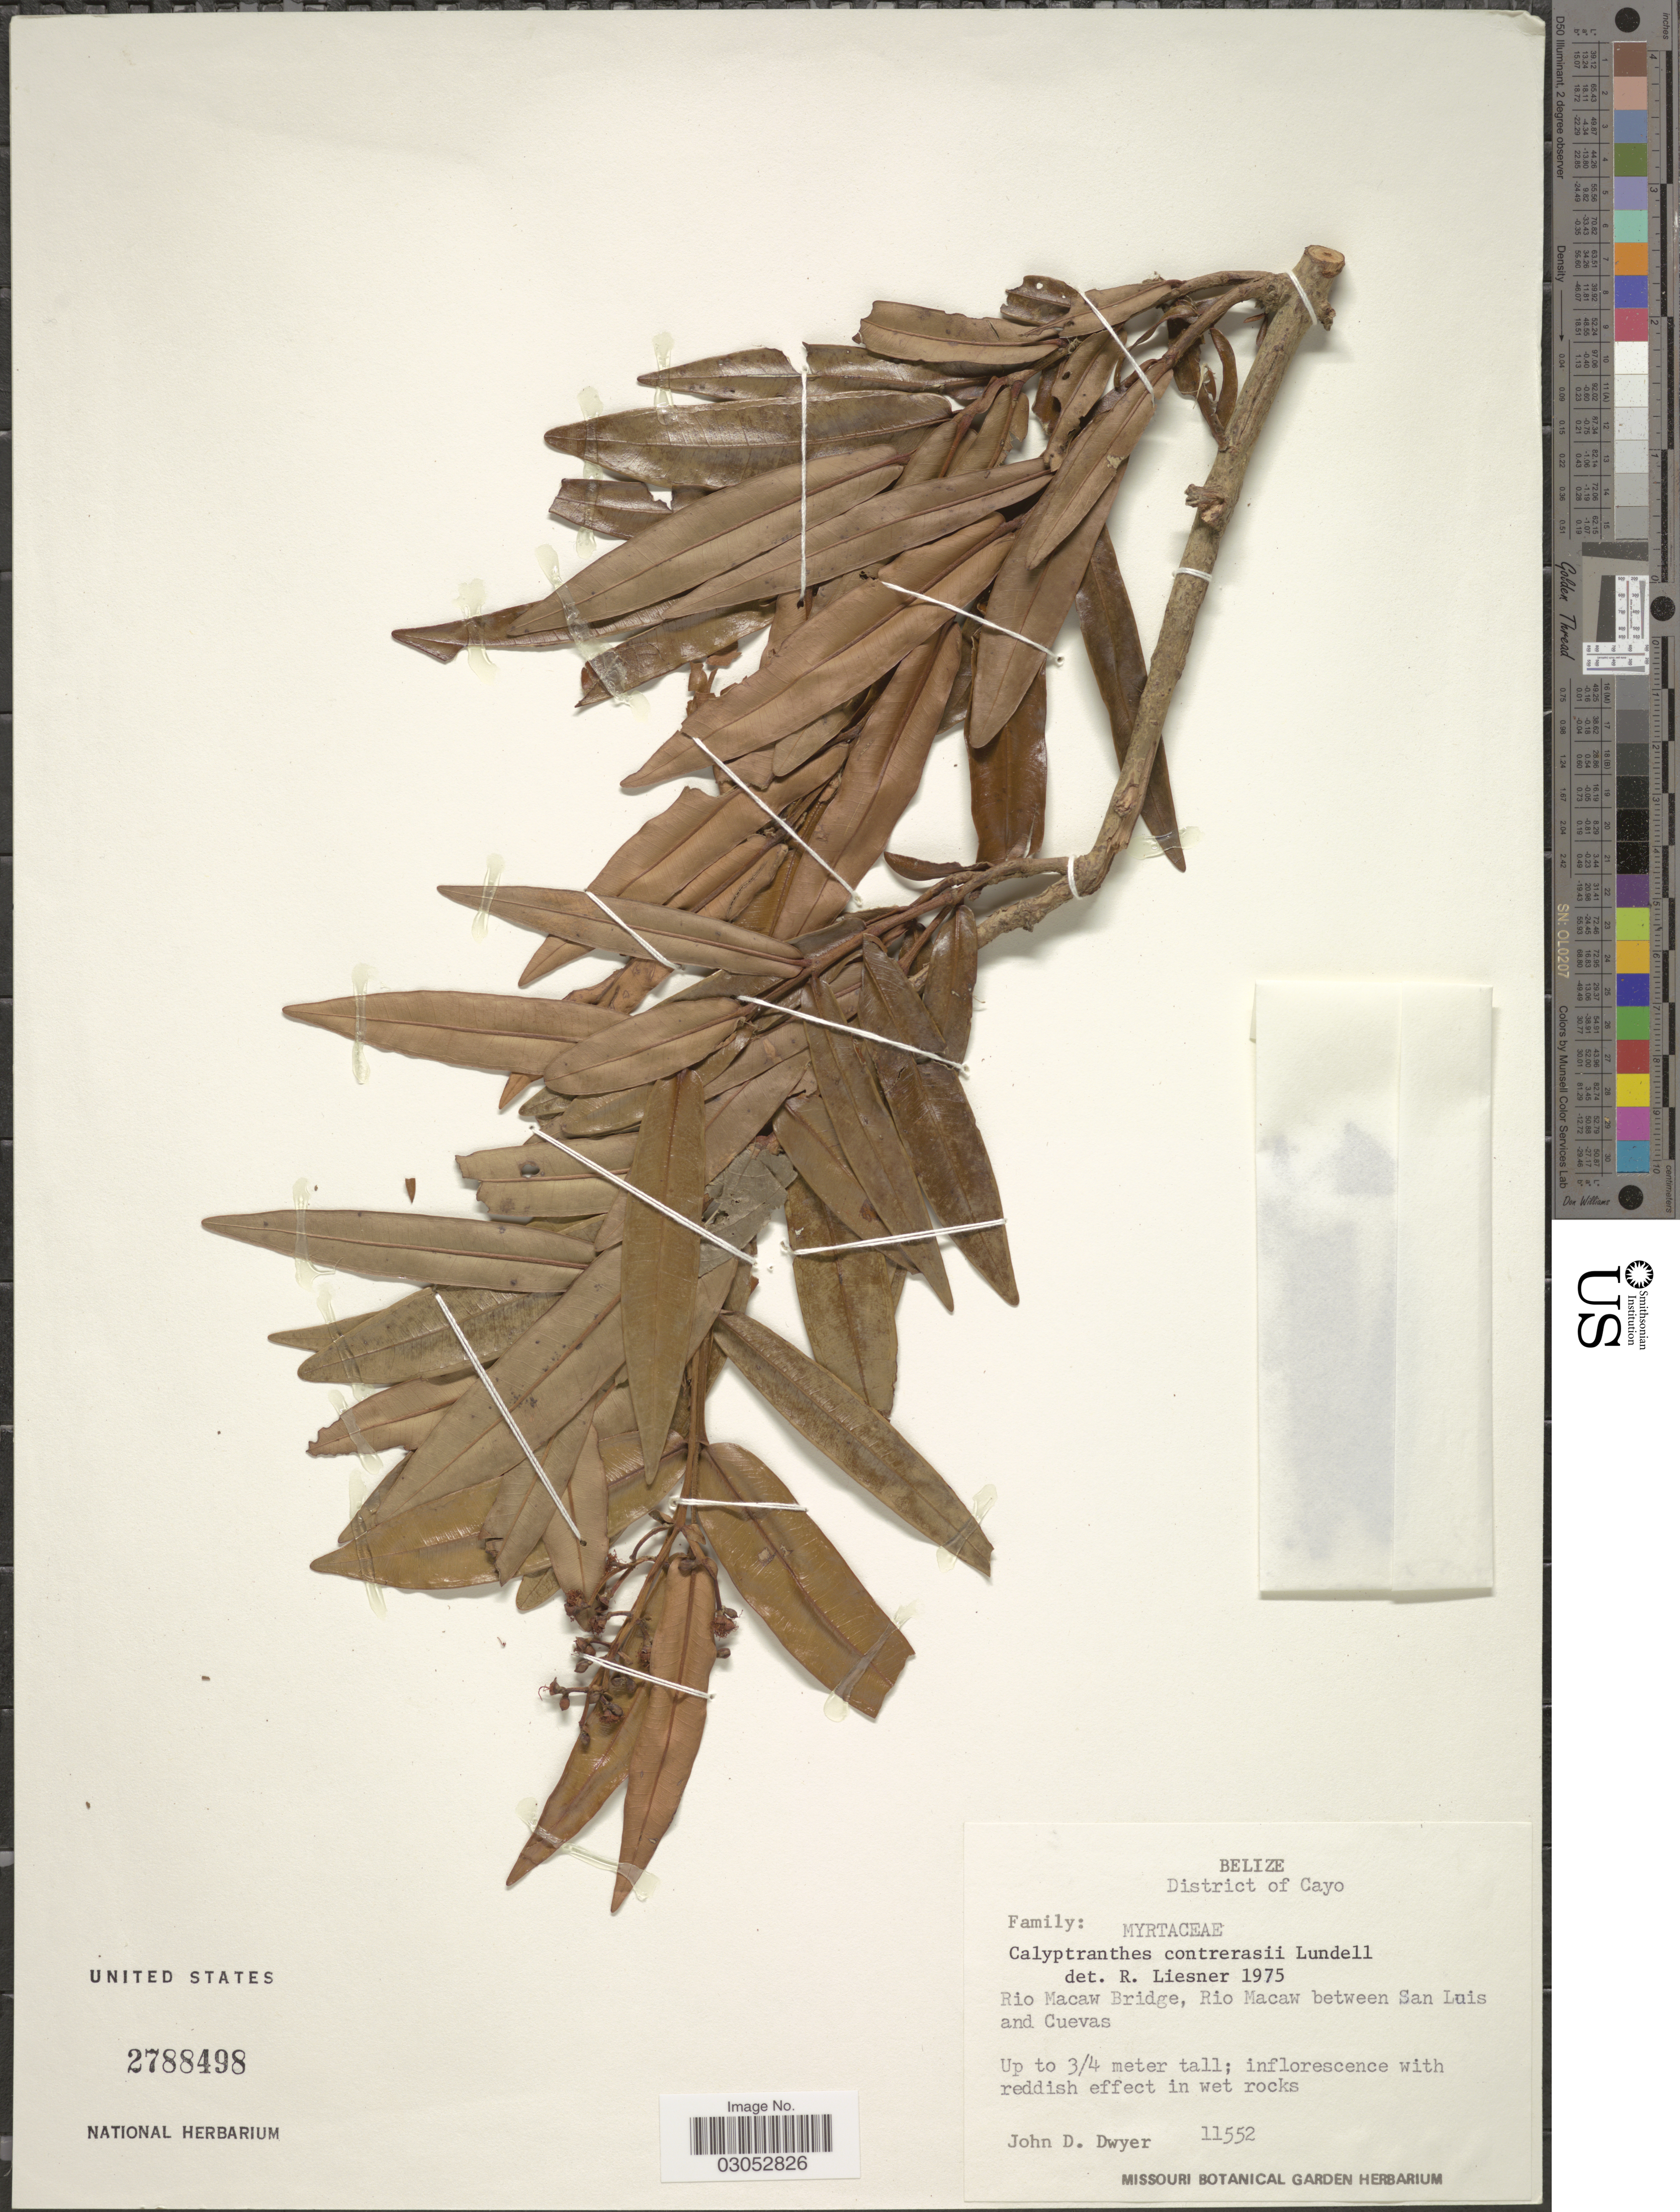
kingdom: Plantae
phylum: Tracheophyta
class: Magnoliopsida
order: Myrtales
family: Myrtaceae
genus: Myrcia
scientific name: Myrcia bartlettii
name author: (Standl.) A.R. Lourenço & Sánchez-Cháv.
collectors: J. D. Dwyer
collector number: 11552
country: Belize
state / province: Cayo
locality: District of Cayo, Rio Macaw Bridge, Rio Macaw between San Luis and Cuevas.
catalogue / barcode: US 2788498